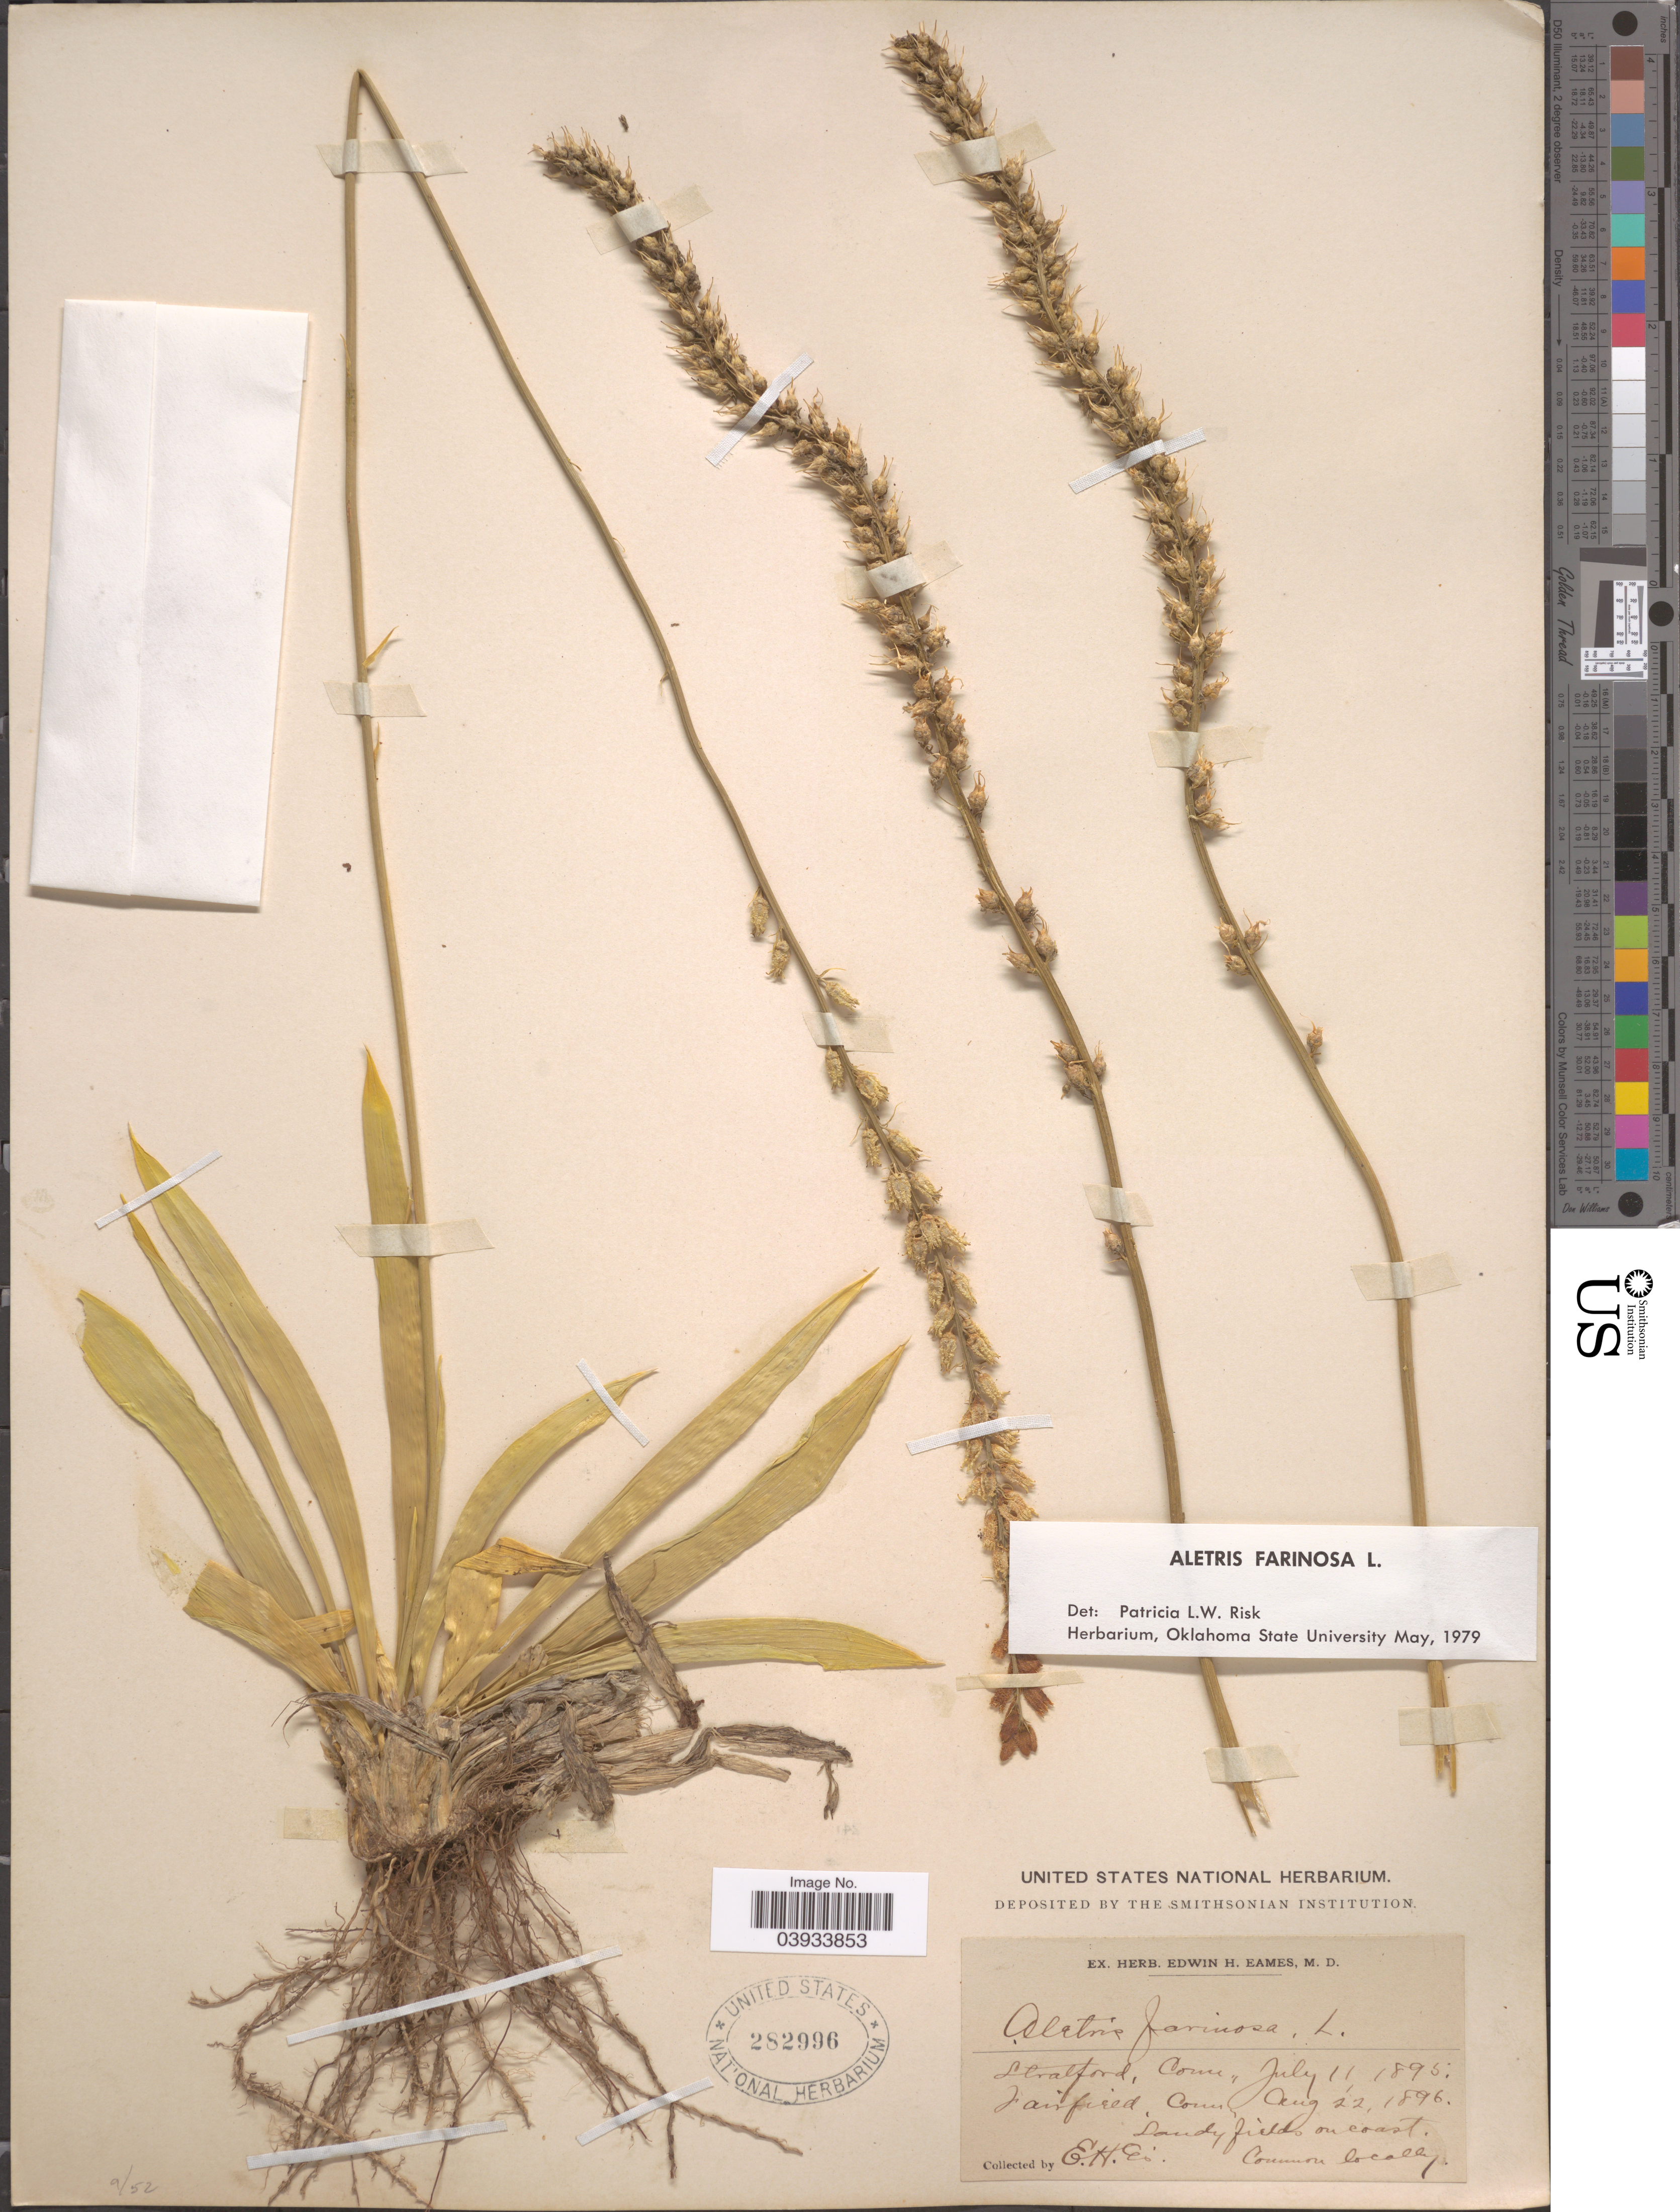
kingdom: Plantae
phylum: Tracheophyta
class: Liliopsida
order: Dioscoreales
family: Nartheciaceae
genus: Aletris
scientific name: Aletris farinosa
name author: L.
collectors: E. H. Eames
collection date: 1895-07-11/1896-08-22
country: United States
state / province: Connecticut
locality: Stratford. Fairfield.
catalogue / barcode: US 282996